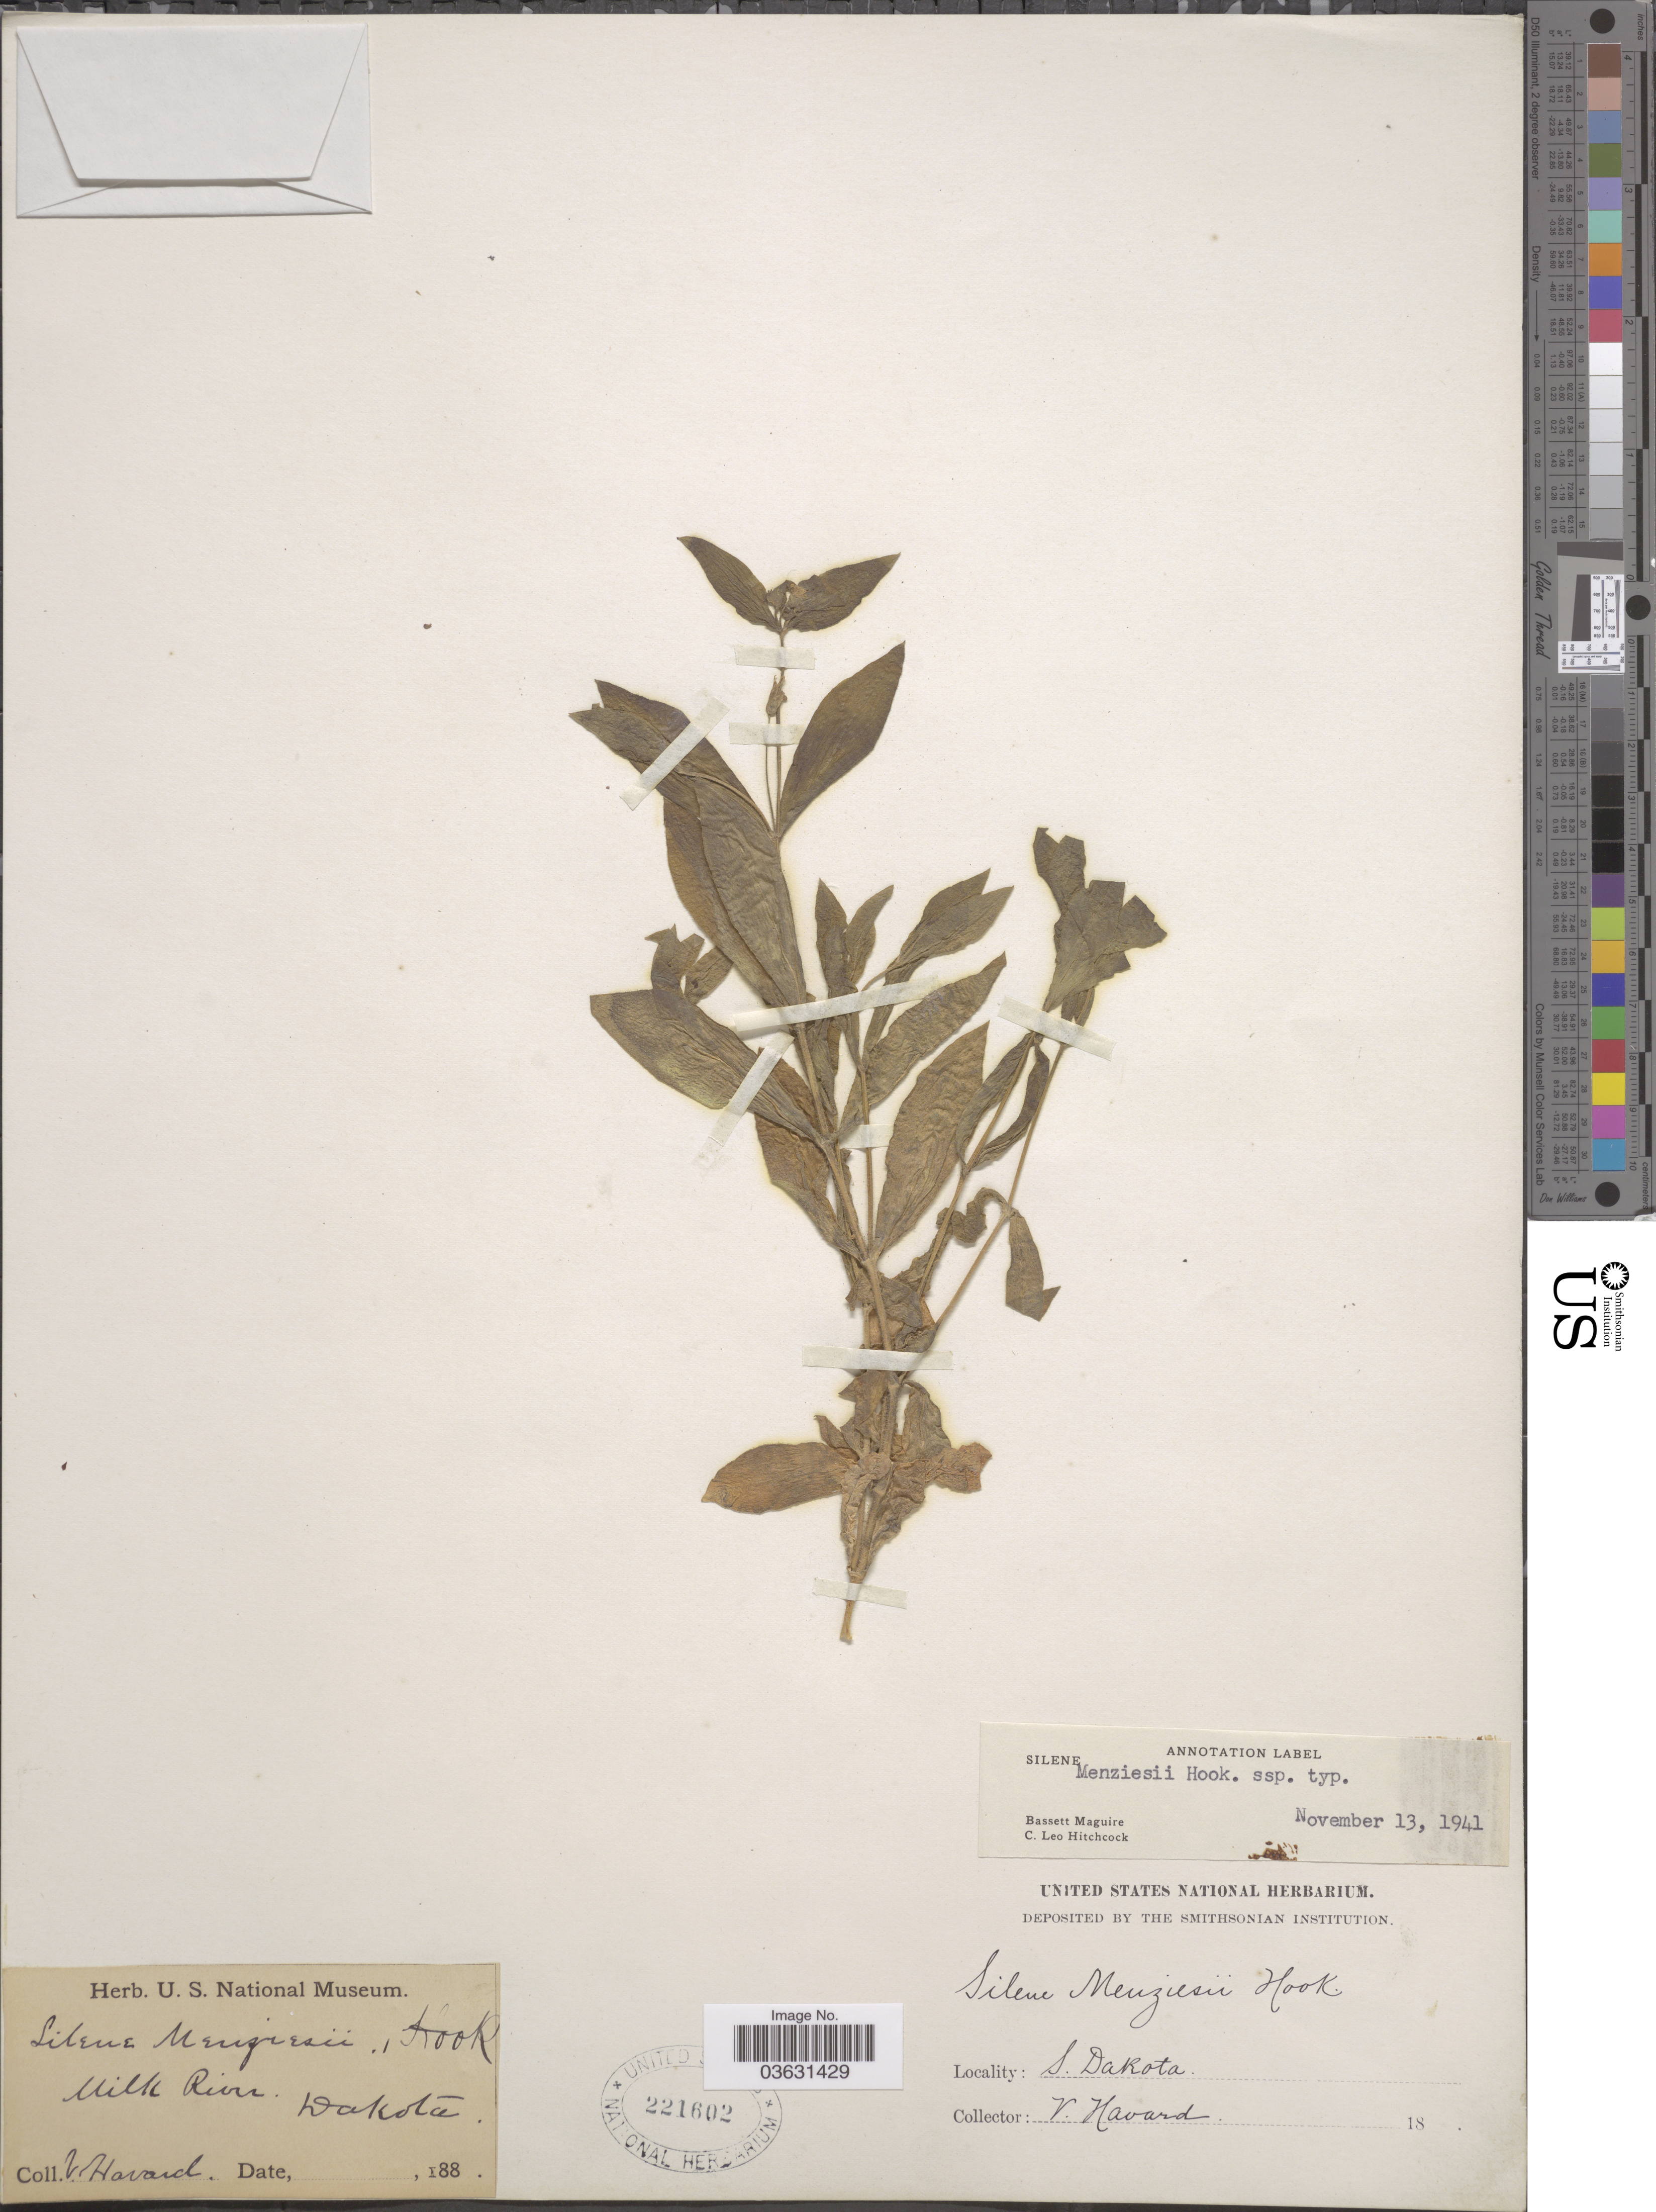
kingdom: Plantae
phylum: Tracheophyta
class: Magnoliopsida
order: Caryophyllales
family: Caryophyllaceae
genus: Silene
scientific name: Silene menziesii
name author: Hook.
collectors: V. Havard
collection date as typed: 188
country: United States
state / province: South Dakota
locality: Milk River.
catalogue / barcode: US 221602